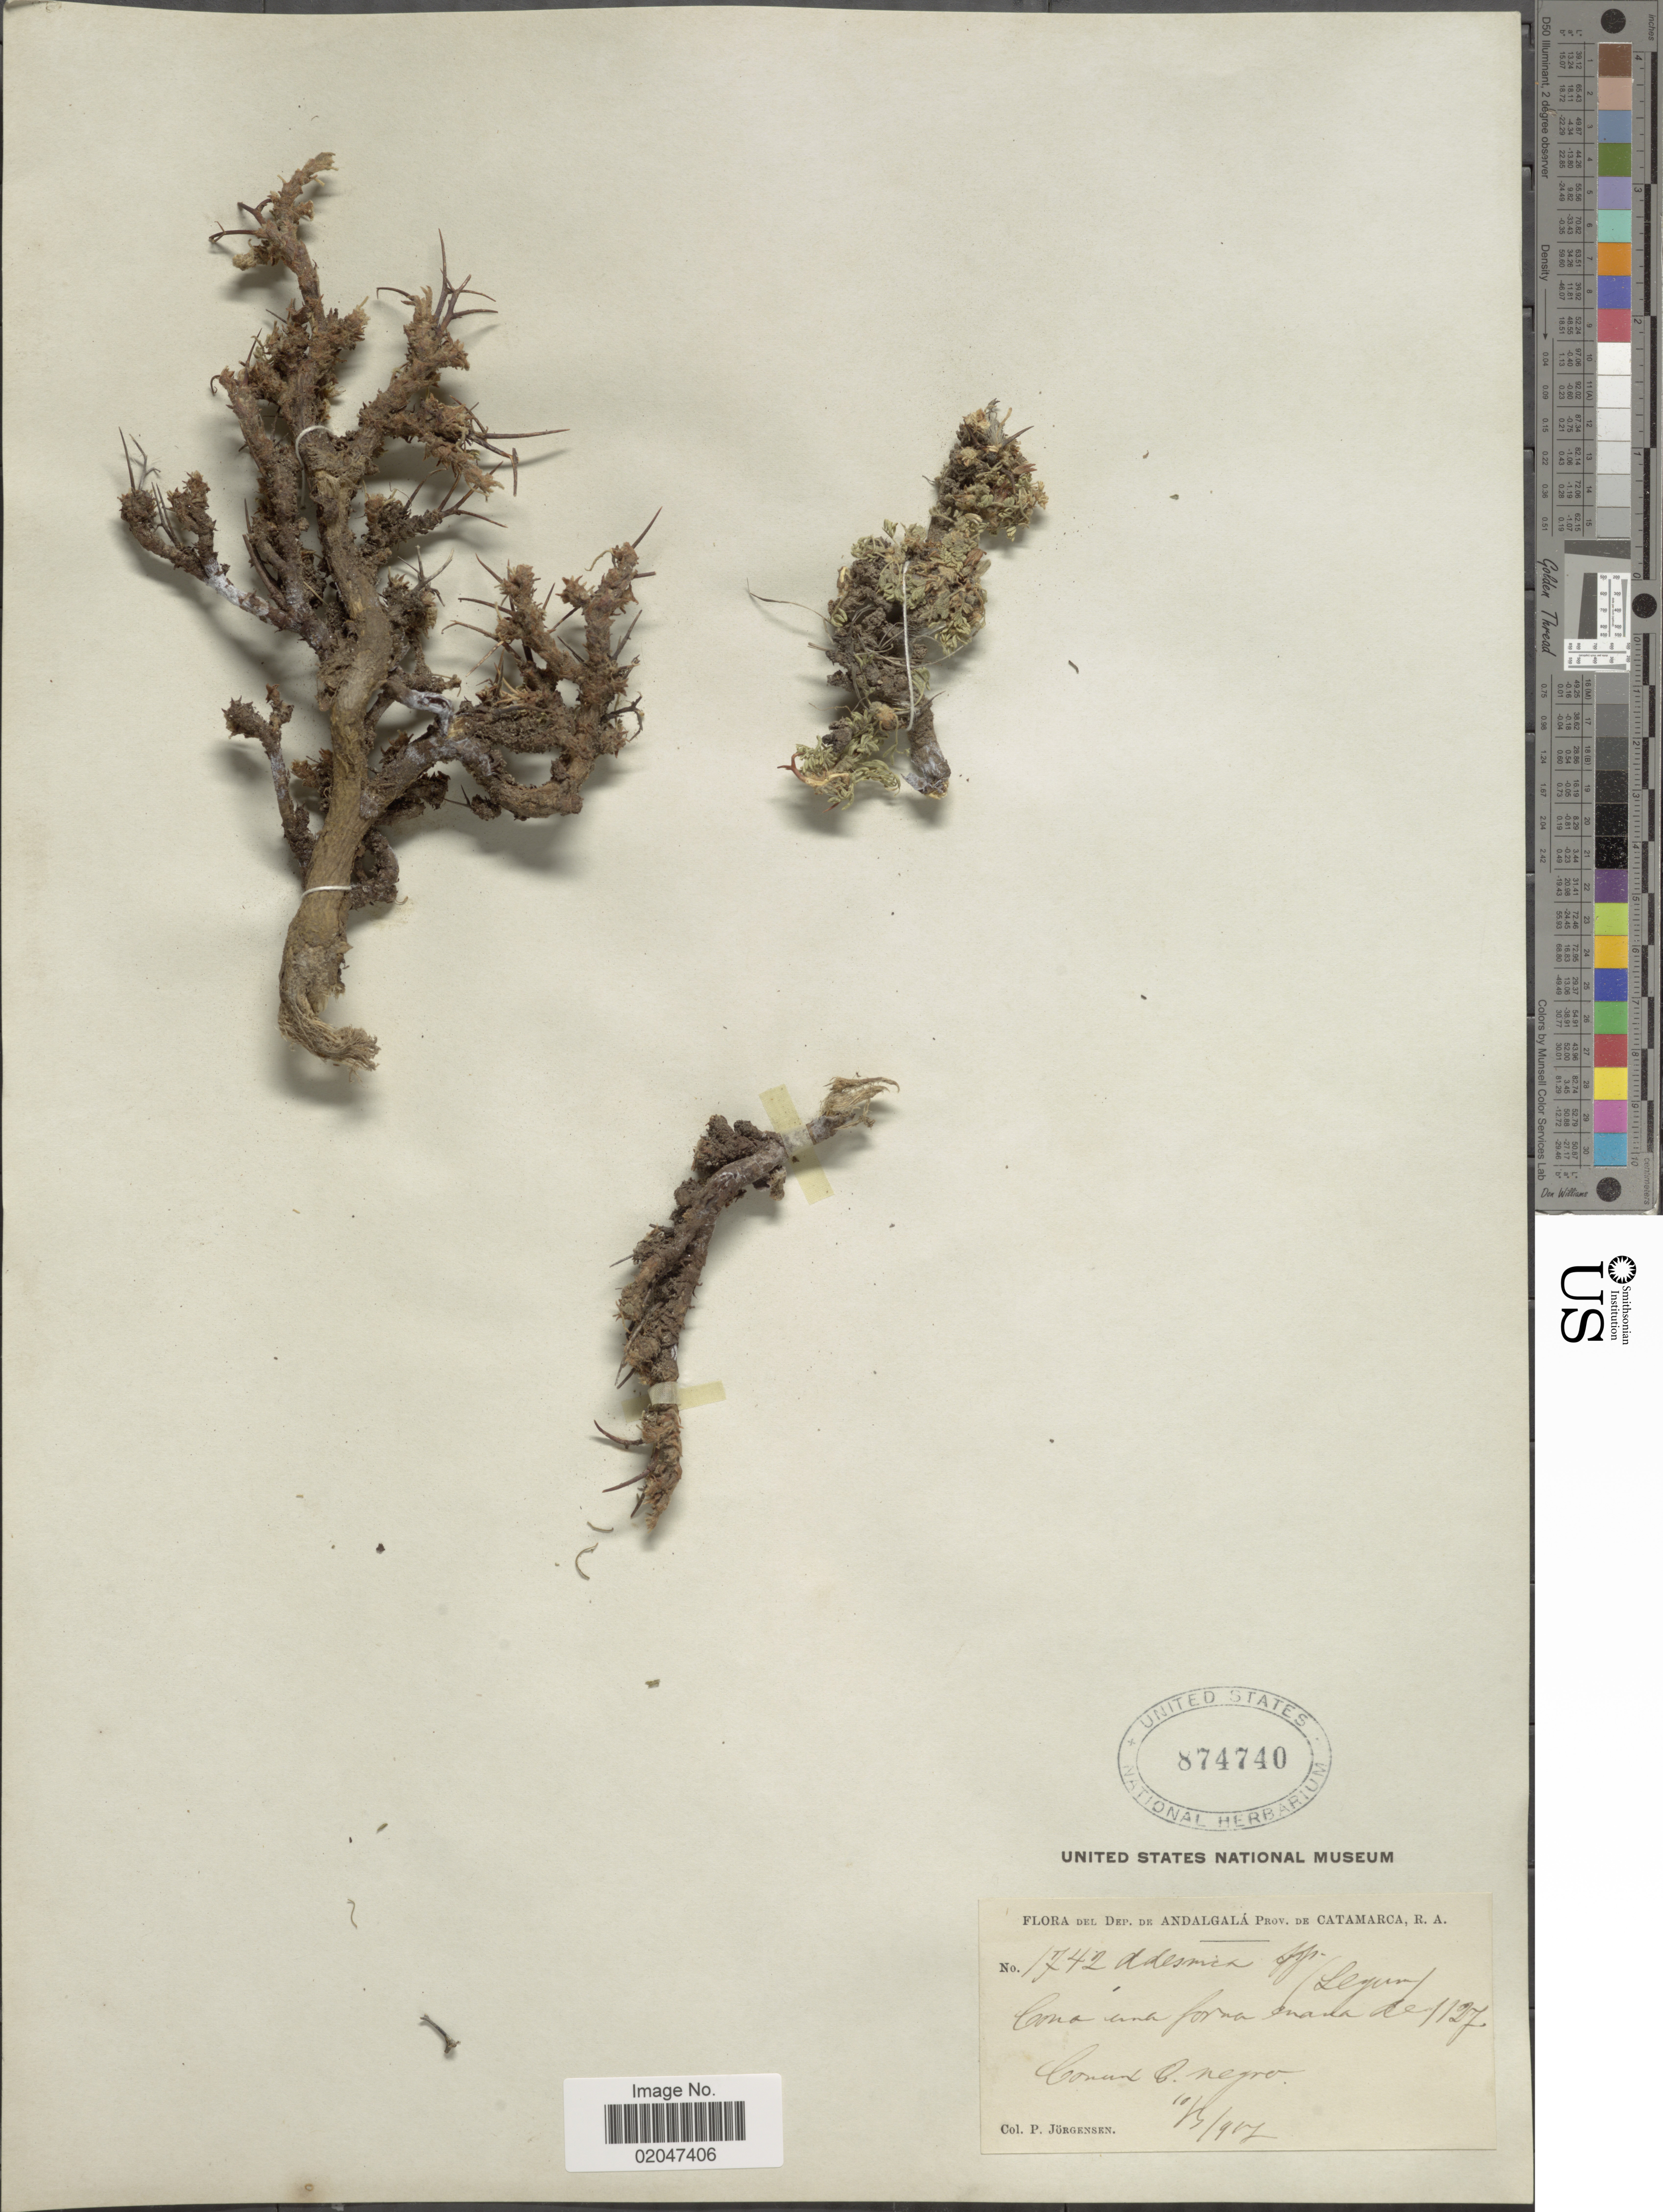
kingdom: Plantae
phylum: Tracheophyta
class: Magnoliopsida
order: Fabales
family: Fabaceae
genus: Adesmia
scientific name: Adesmia sp.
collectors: P. Jörgensen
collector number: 1742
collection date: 1907-03-10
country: Argentina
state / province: Catamarca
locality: Dep. de Andalgala Prov. de Catamarca, R.A. Comun l. negro.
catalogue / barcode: US 874740